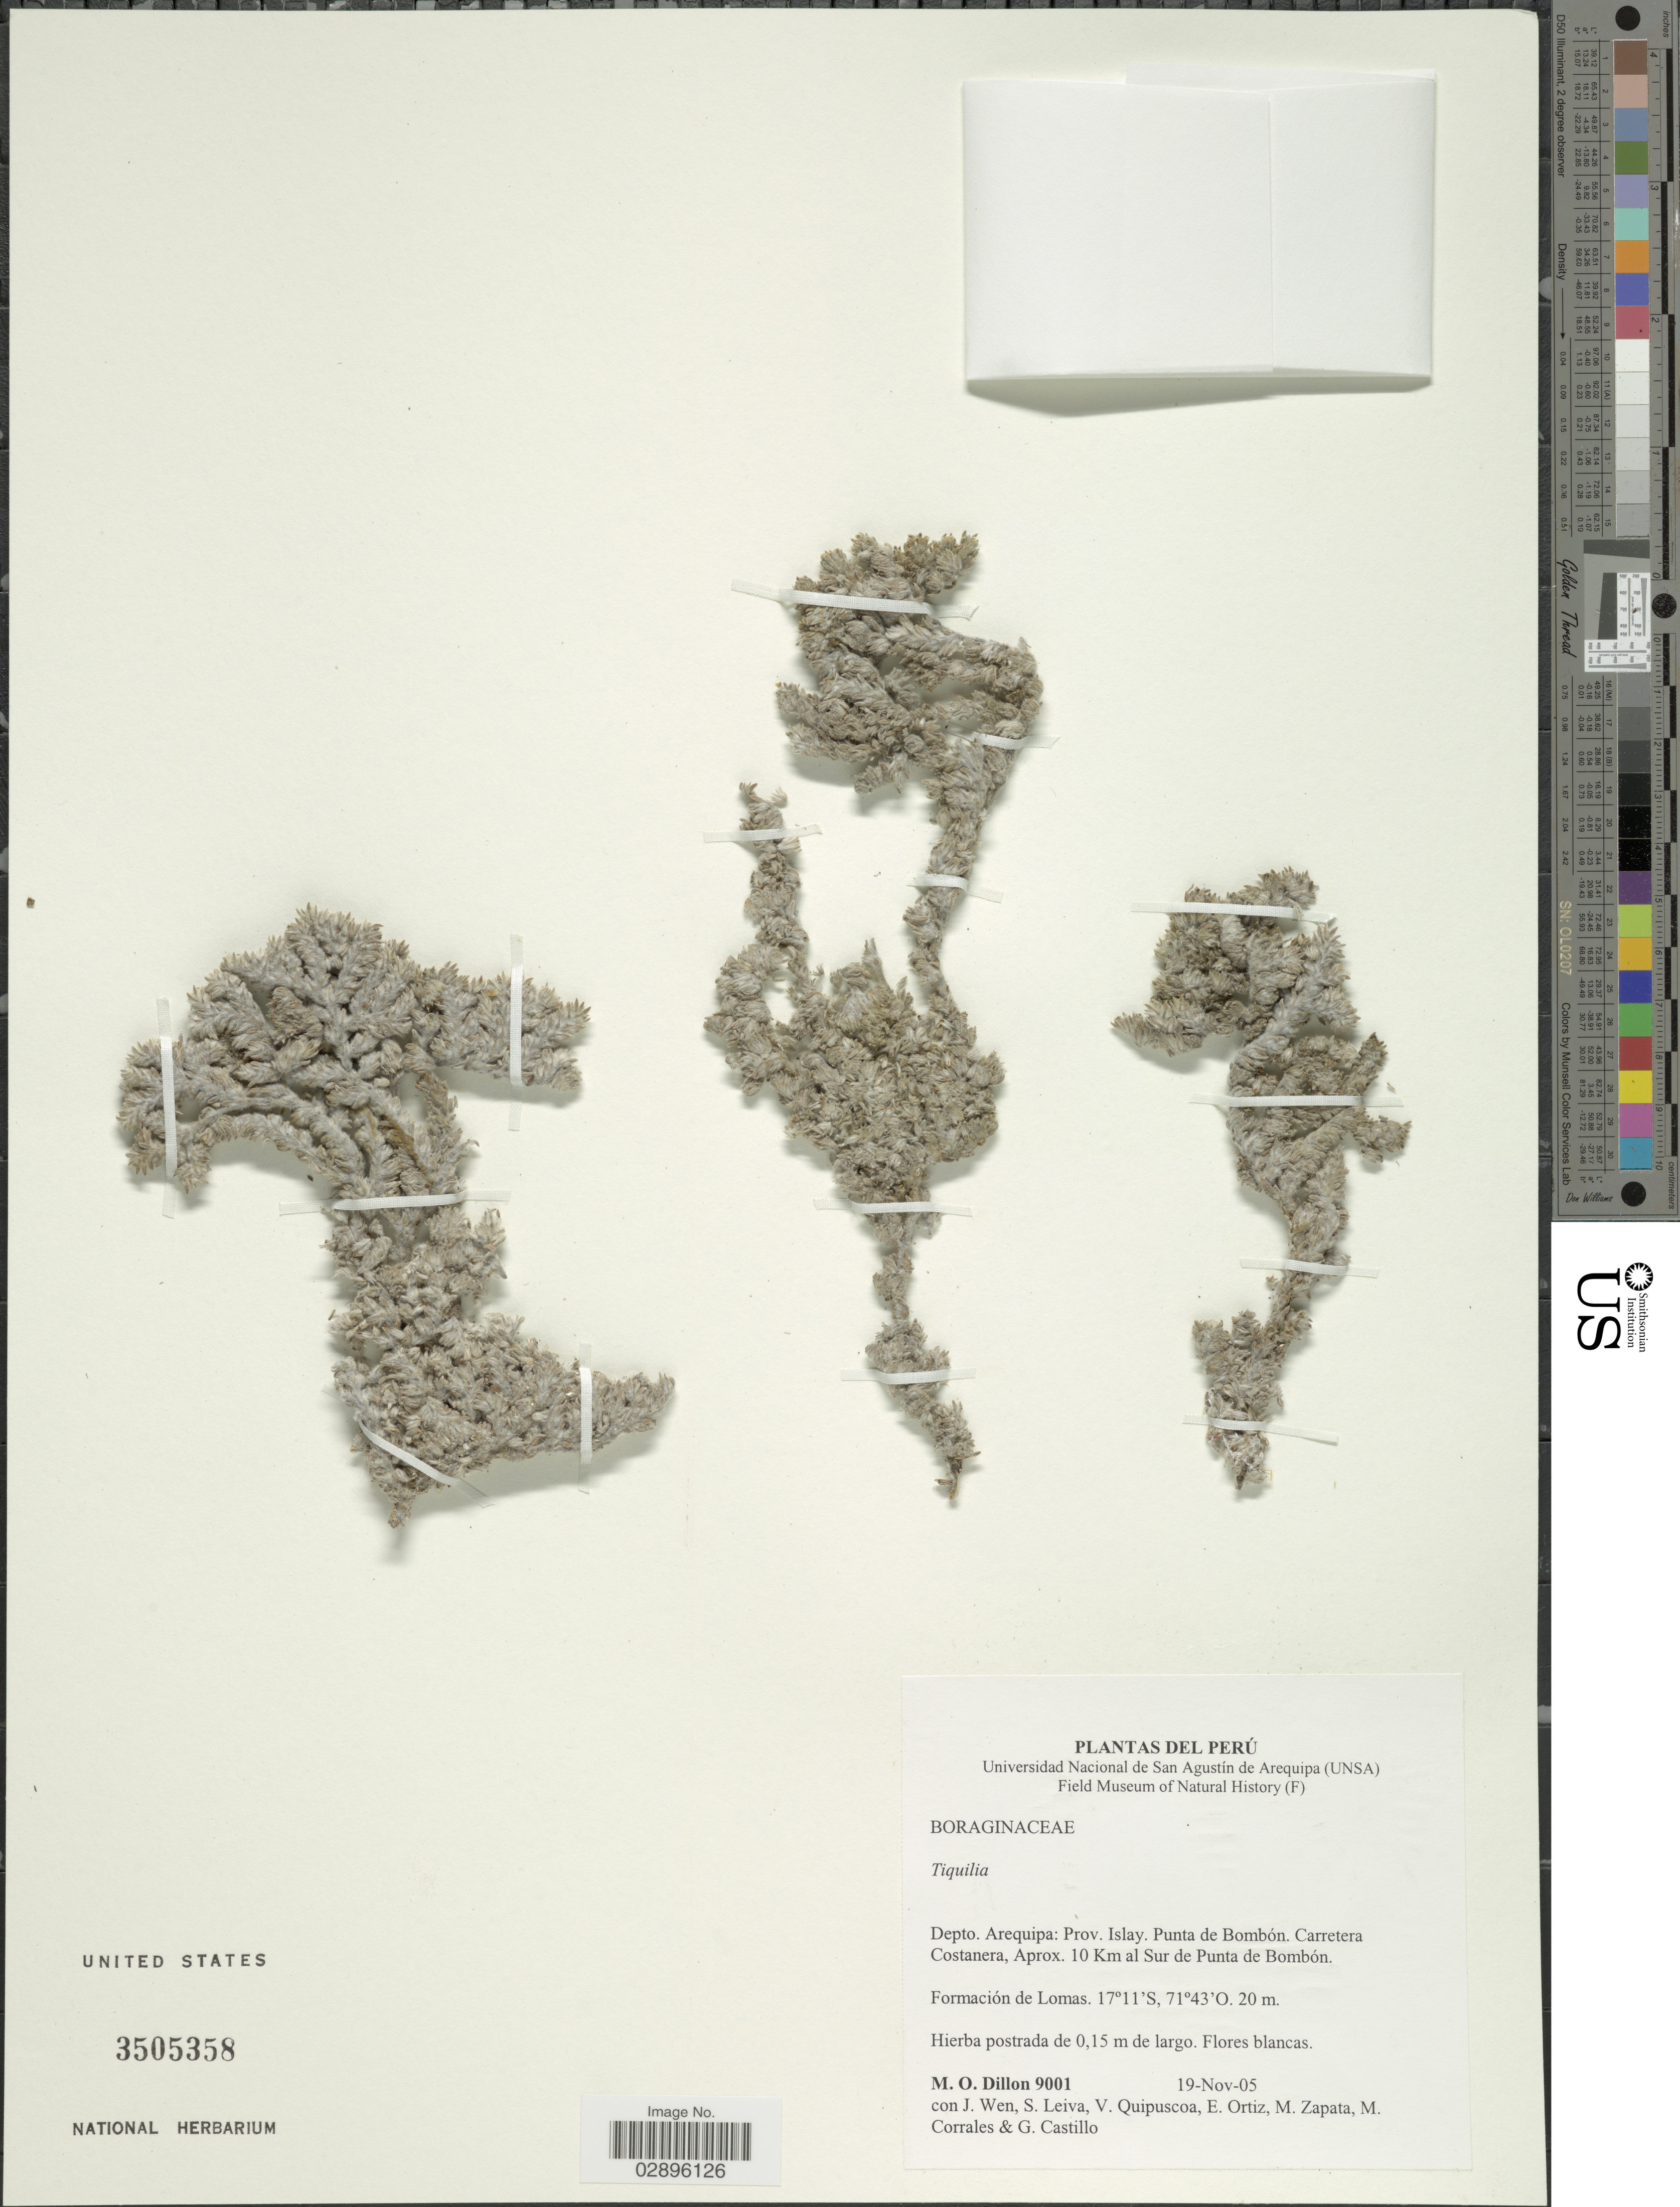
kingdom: Plantae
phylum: Tracheophyta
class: Magnoliopsida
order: Boraginales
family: Ehretiaceae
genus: Tiquilia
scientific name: Tiquilia sp.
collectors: M. Dillion, J. Wen, S. Leiva, V. Quipuscoa & E. Ortiz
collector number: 9001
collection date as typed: Transcribed d/m/y: 19/11/5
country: Peru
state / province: Arequipa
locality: Depto. Arequipa: Prov. Islay. Punta de Bombón. Carretera Costanera, Aprox. 10 Km al Sur de Punta Bombón.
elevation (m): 20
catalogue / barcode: US 3505358